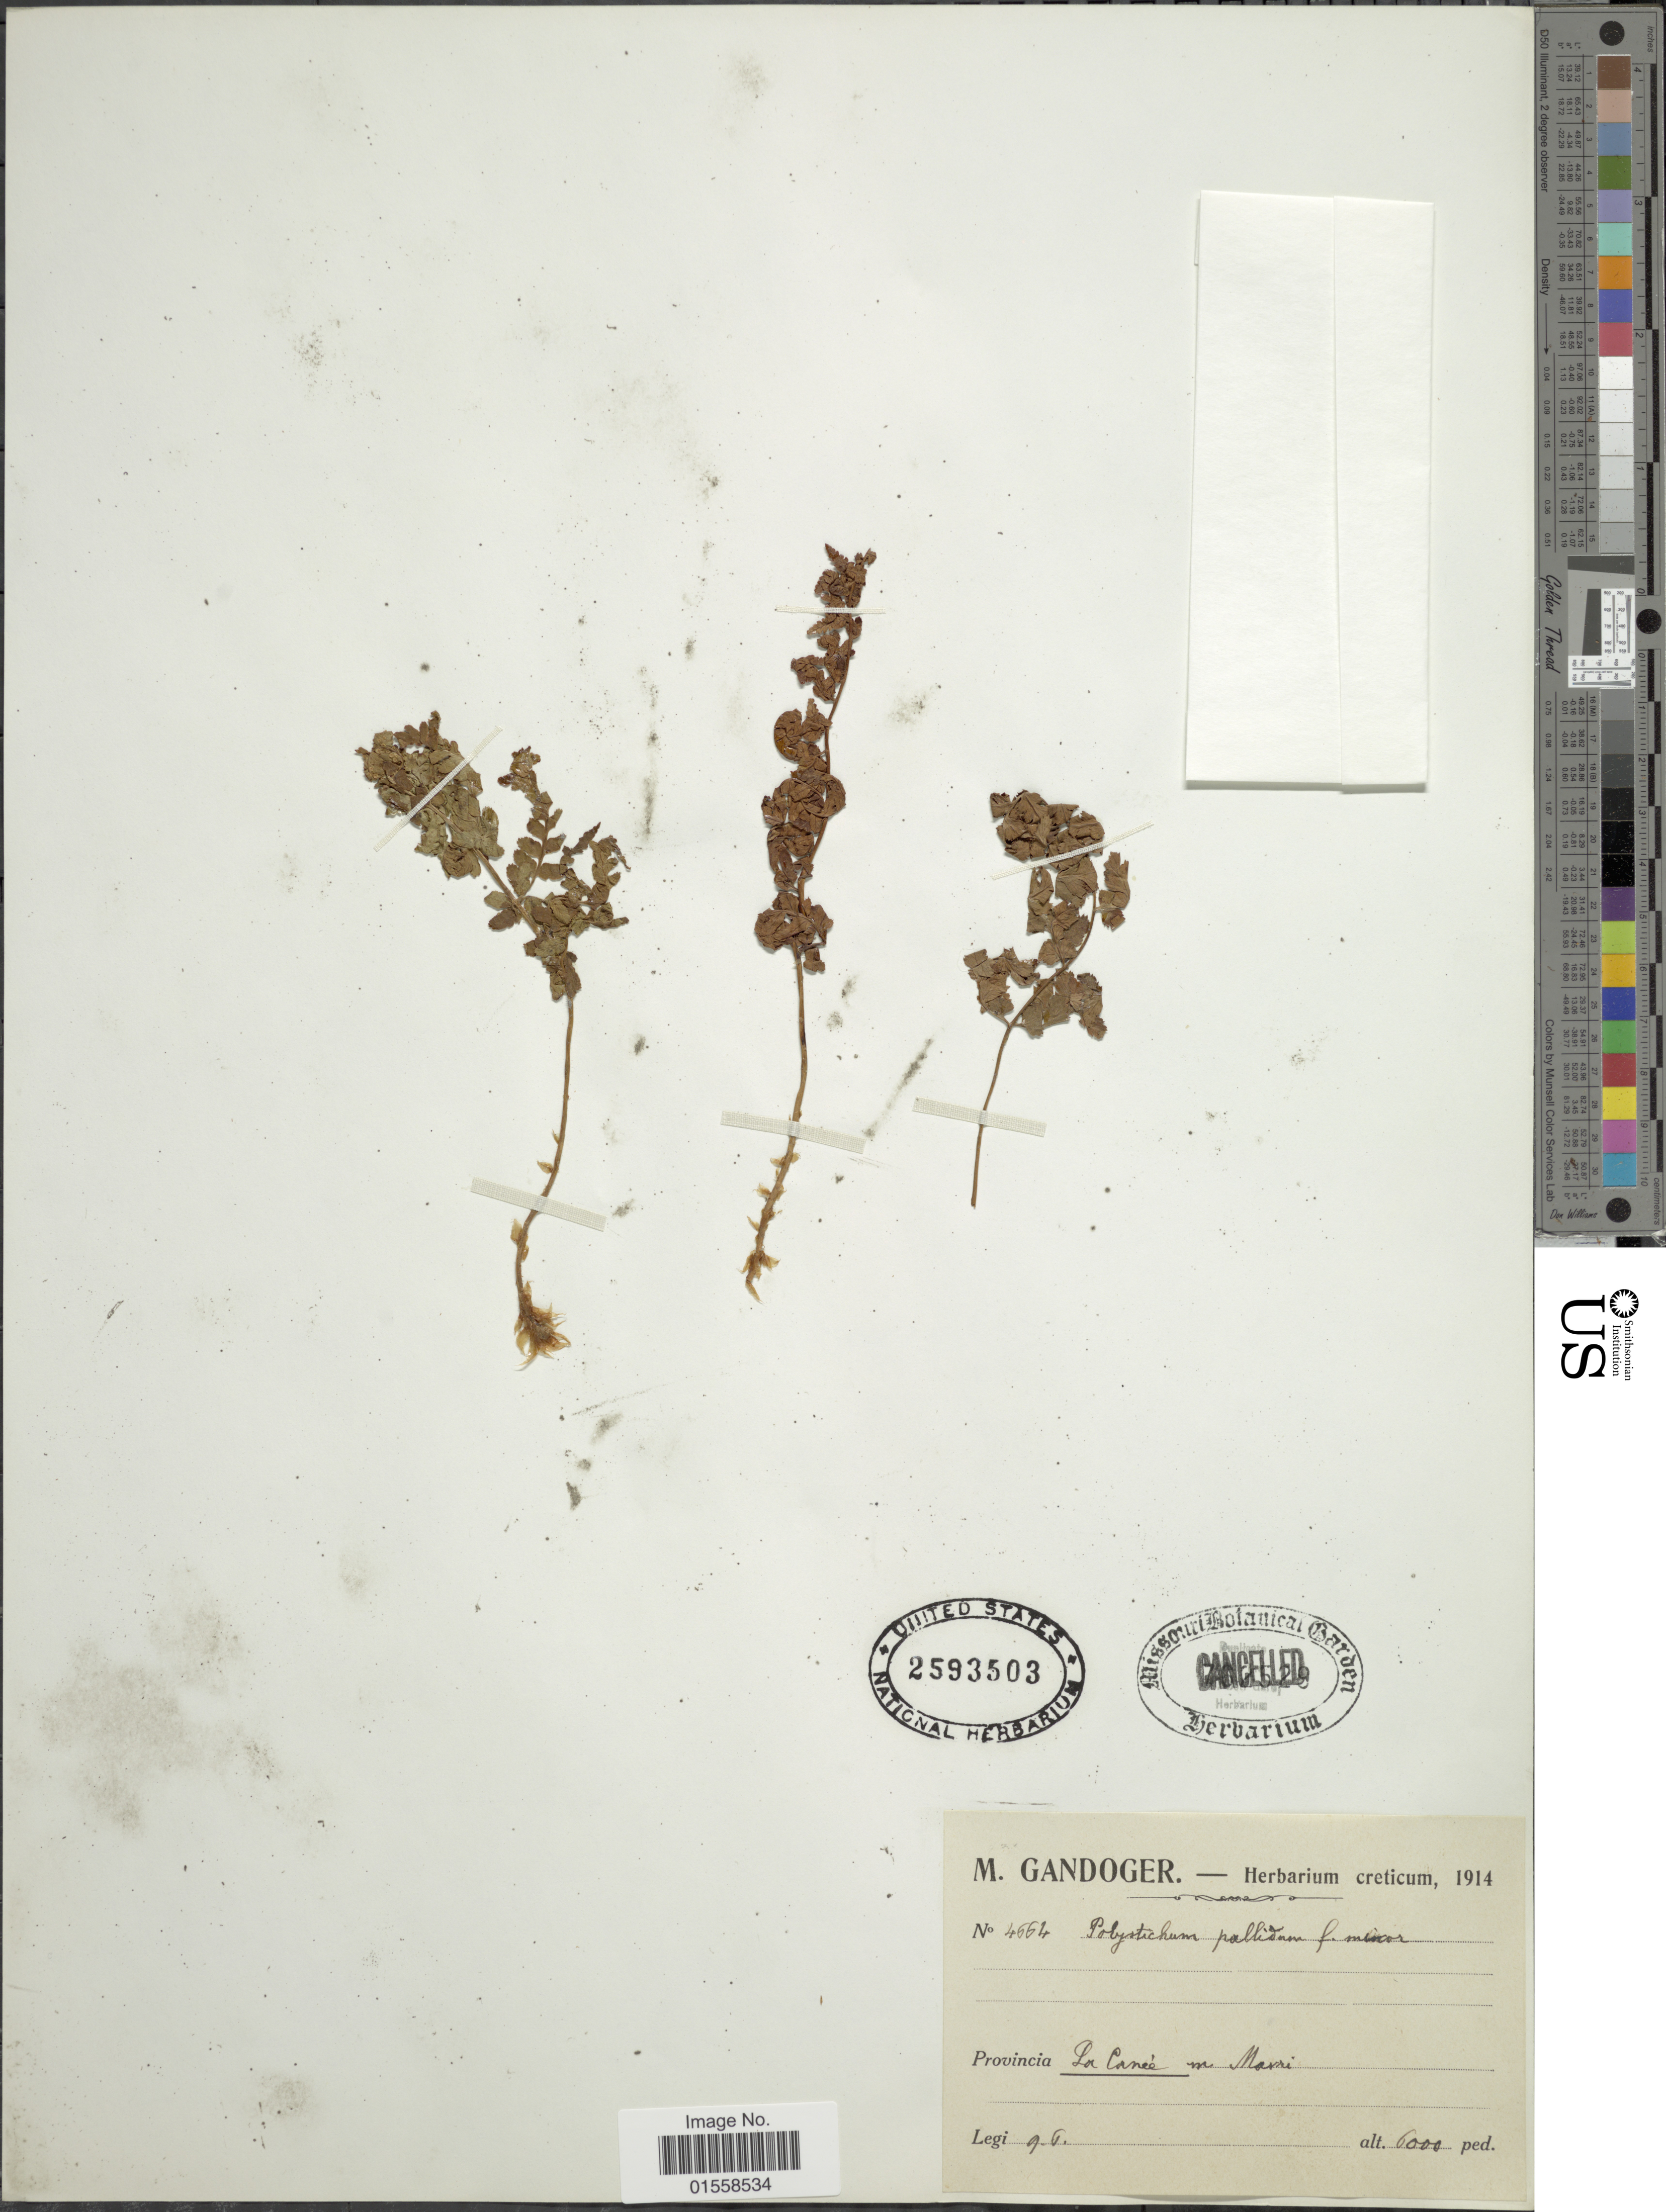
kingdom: Plantae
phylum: Tracheophyta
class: Polypodiopsida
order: Polypodiales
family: Dryopteridaceae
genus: Polystichum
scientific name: Polystichum aculeatum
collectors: M. Gandoger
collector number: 4664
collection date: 1914-06-09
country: Greece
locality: Provincia La Canee in Mauri.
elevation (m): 1829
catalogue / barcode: US 2593503